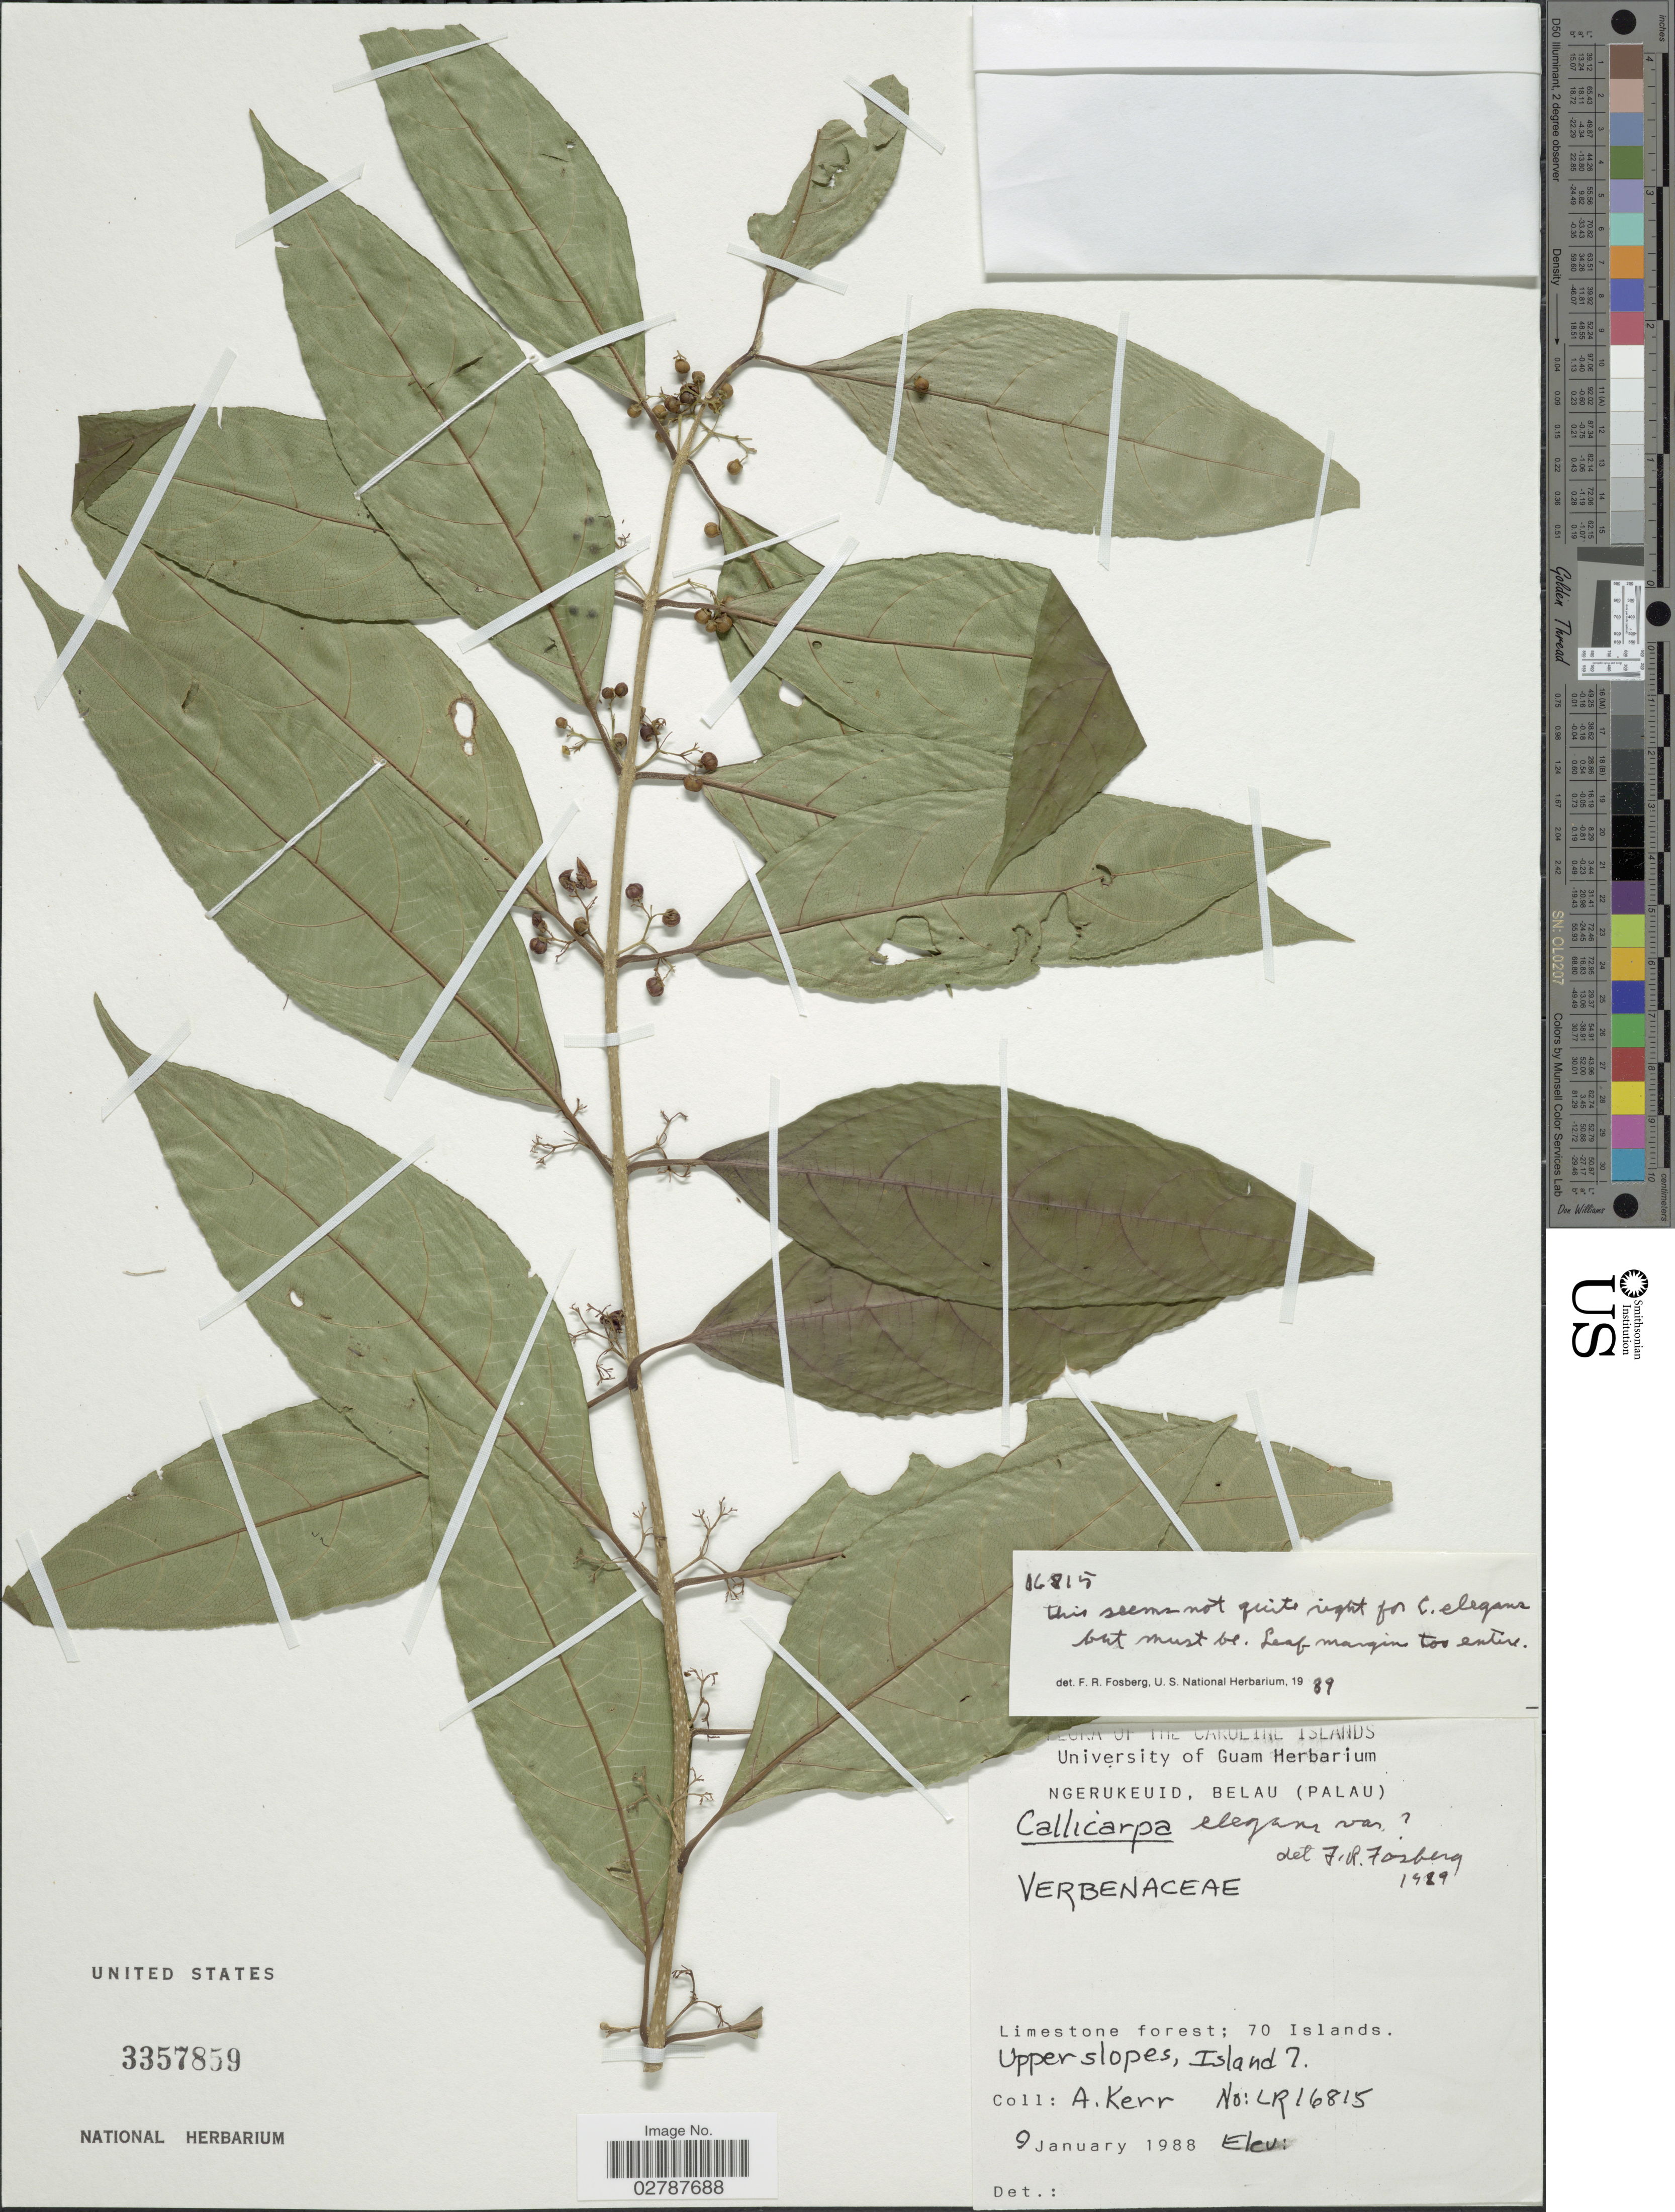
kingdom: Plantae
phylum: Tracheophyta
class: Magnoliopsida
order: Lamiales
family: Lamiaceae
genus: Callicarpa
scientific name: Callicarpa elegans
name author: Hayek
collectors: A. Kerr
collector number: LR16815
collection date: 1988-01-09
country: Palau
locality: The Caroline Islands. Ngerukeuid, (Palau). 70 Islands. Upper slopes, Island 7.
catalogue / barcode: US 3357859